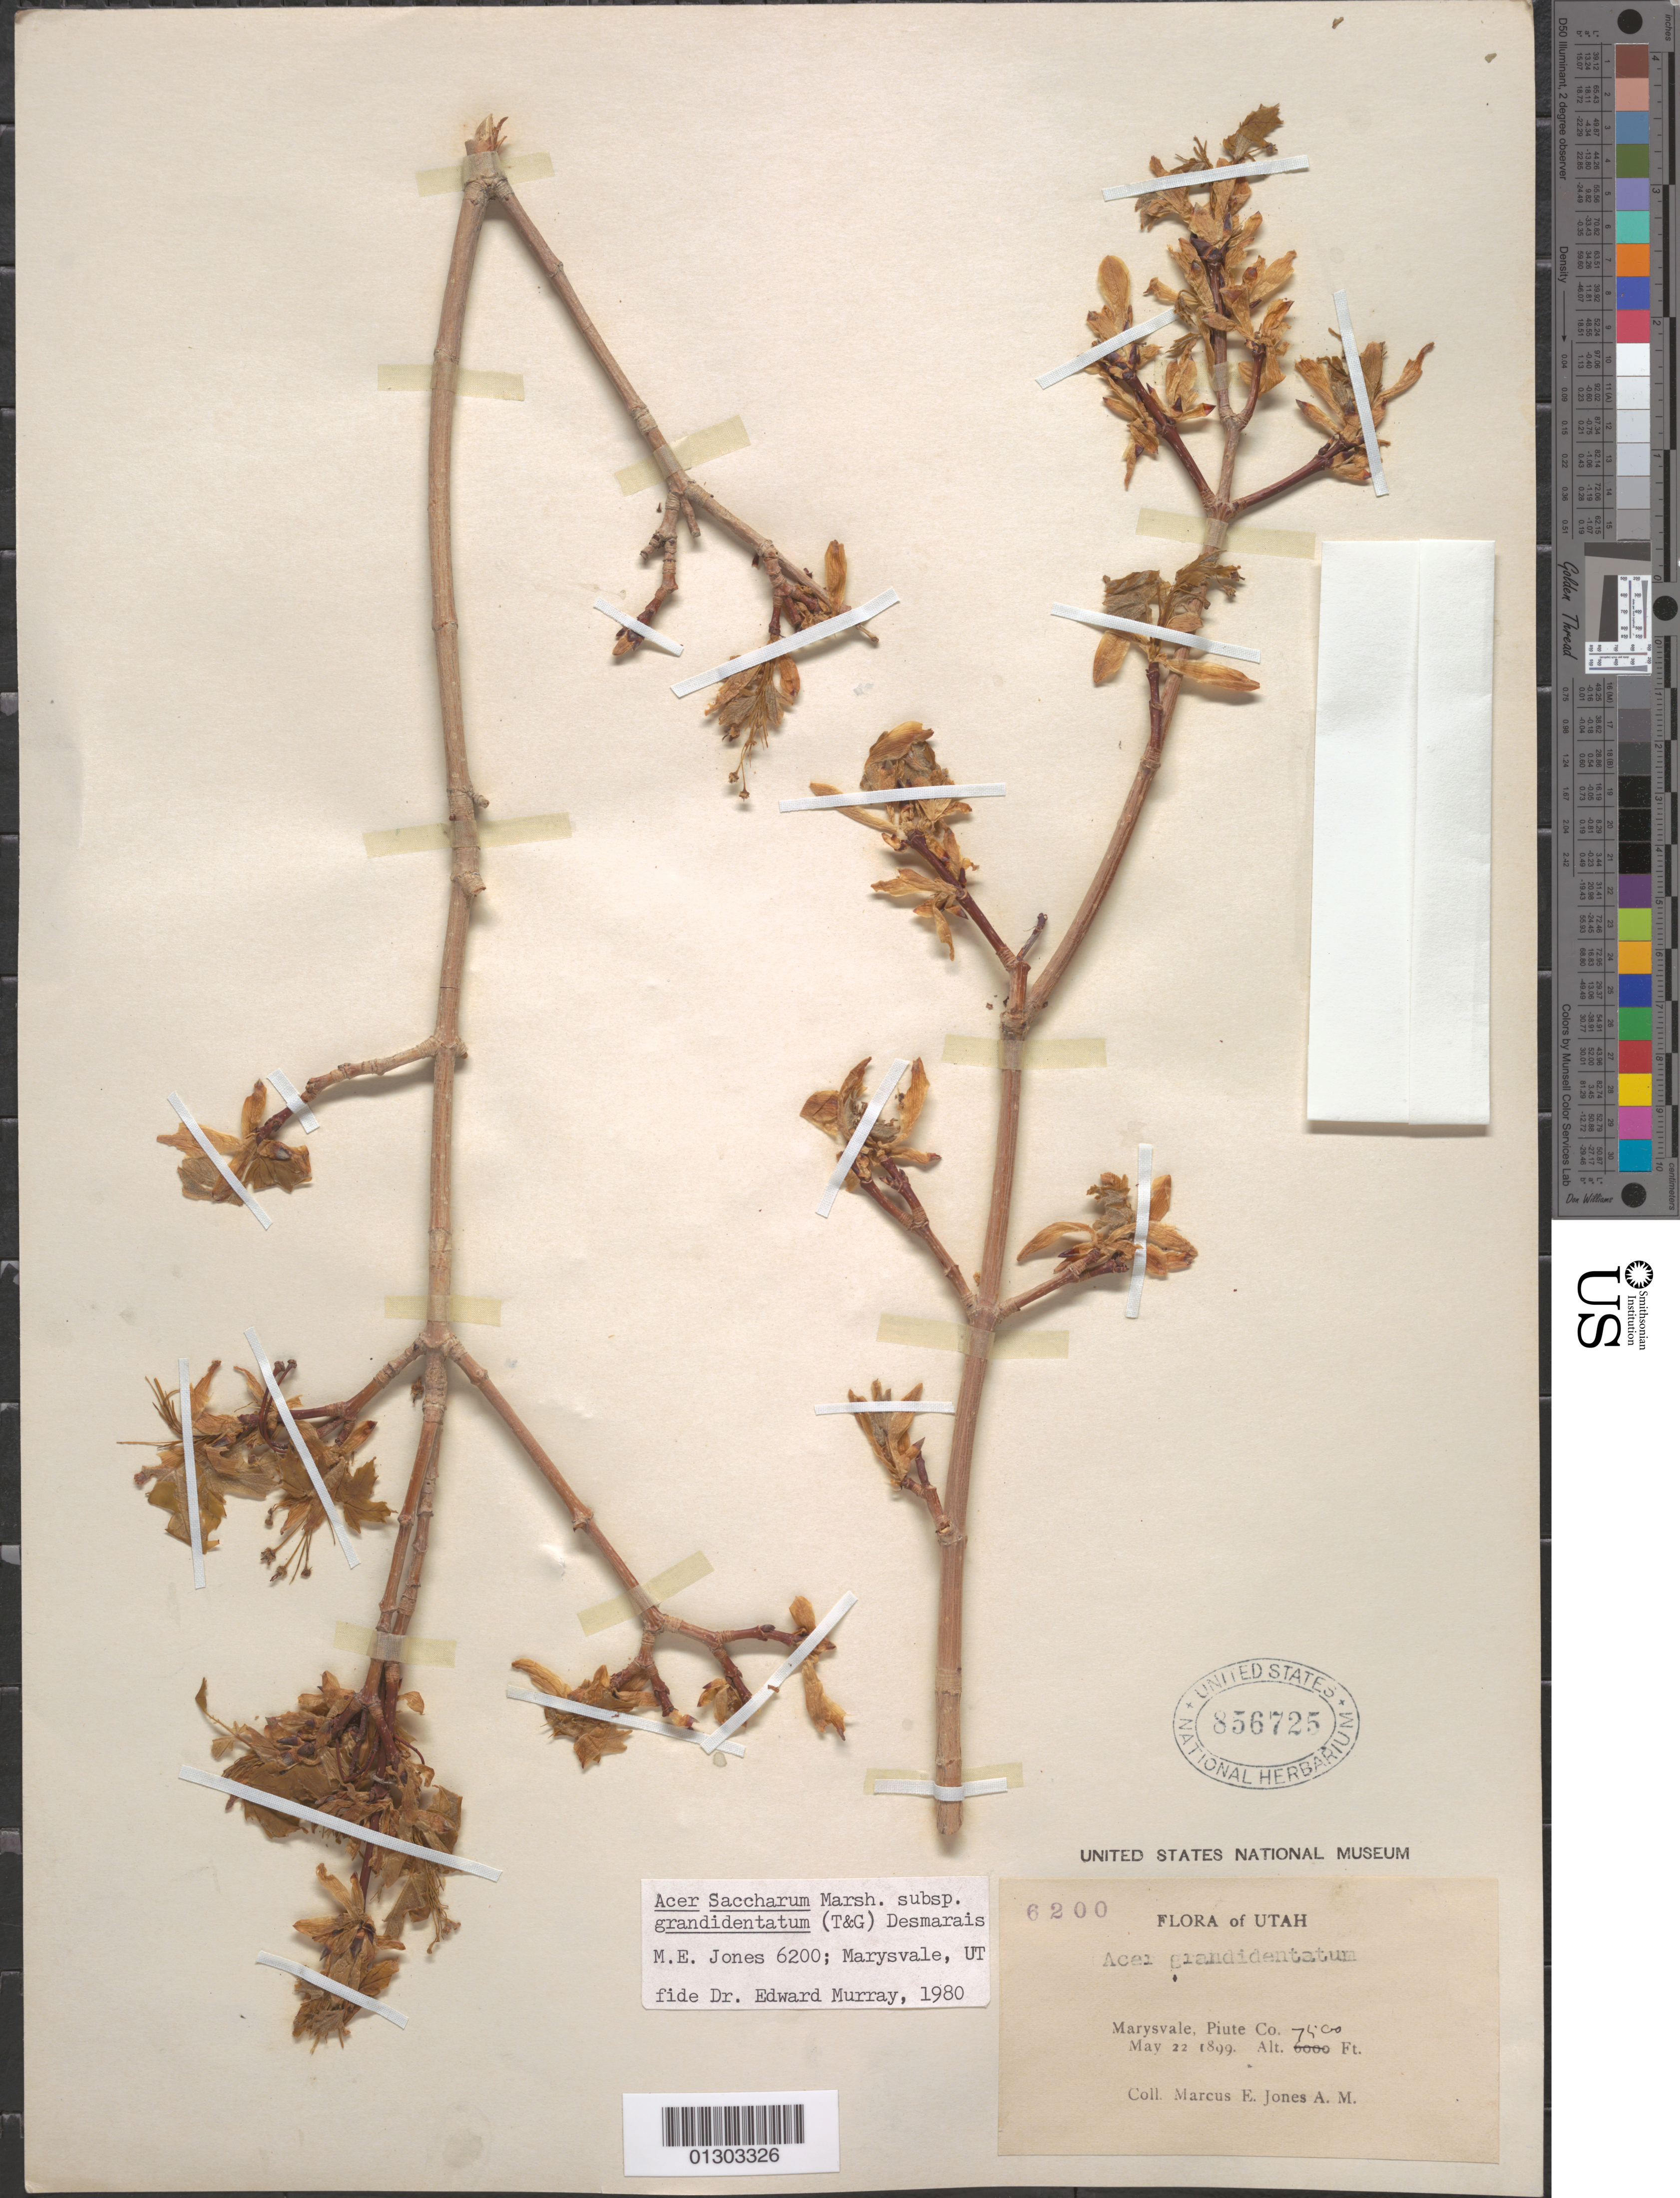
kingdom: Plantae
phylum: Tracheophyta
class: Magnoliopsida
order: Sapindales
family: Sapindaceae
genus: Acer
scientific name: Acer grandidentatum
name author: Nutt.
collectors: M. E. Jones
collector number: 6200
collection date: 1899-05-22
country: United States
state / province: Utah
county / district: Piute County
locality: Piute County, Marysvale.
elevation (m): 2286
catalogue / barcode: US 856725